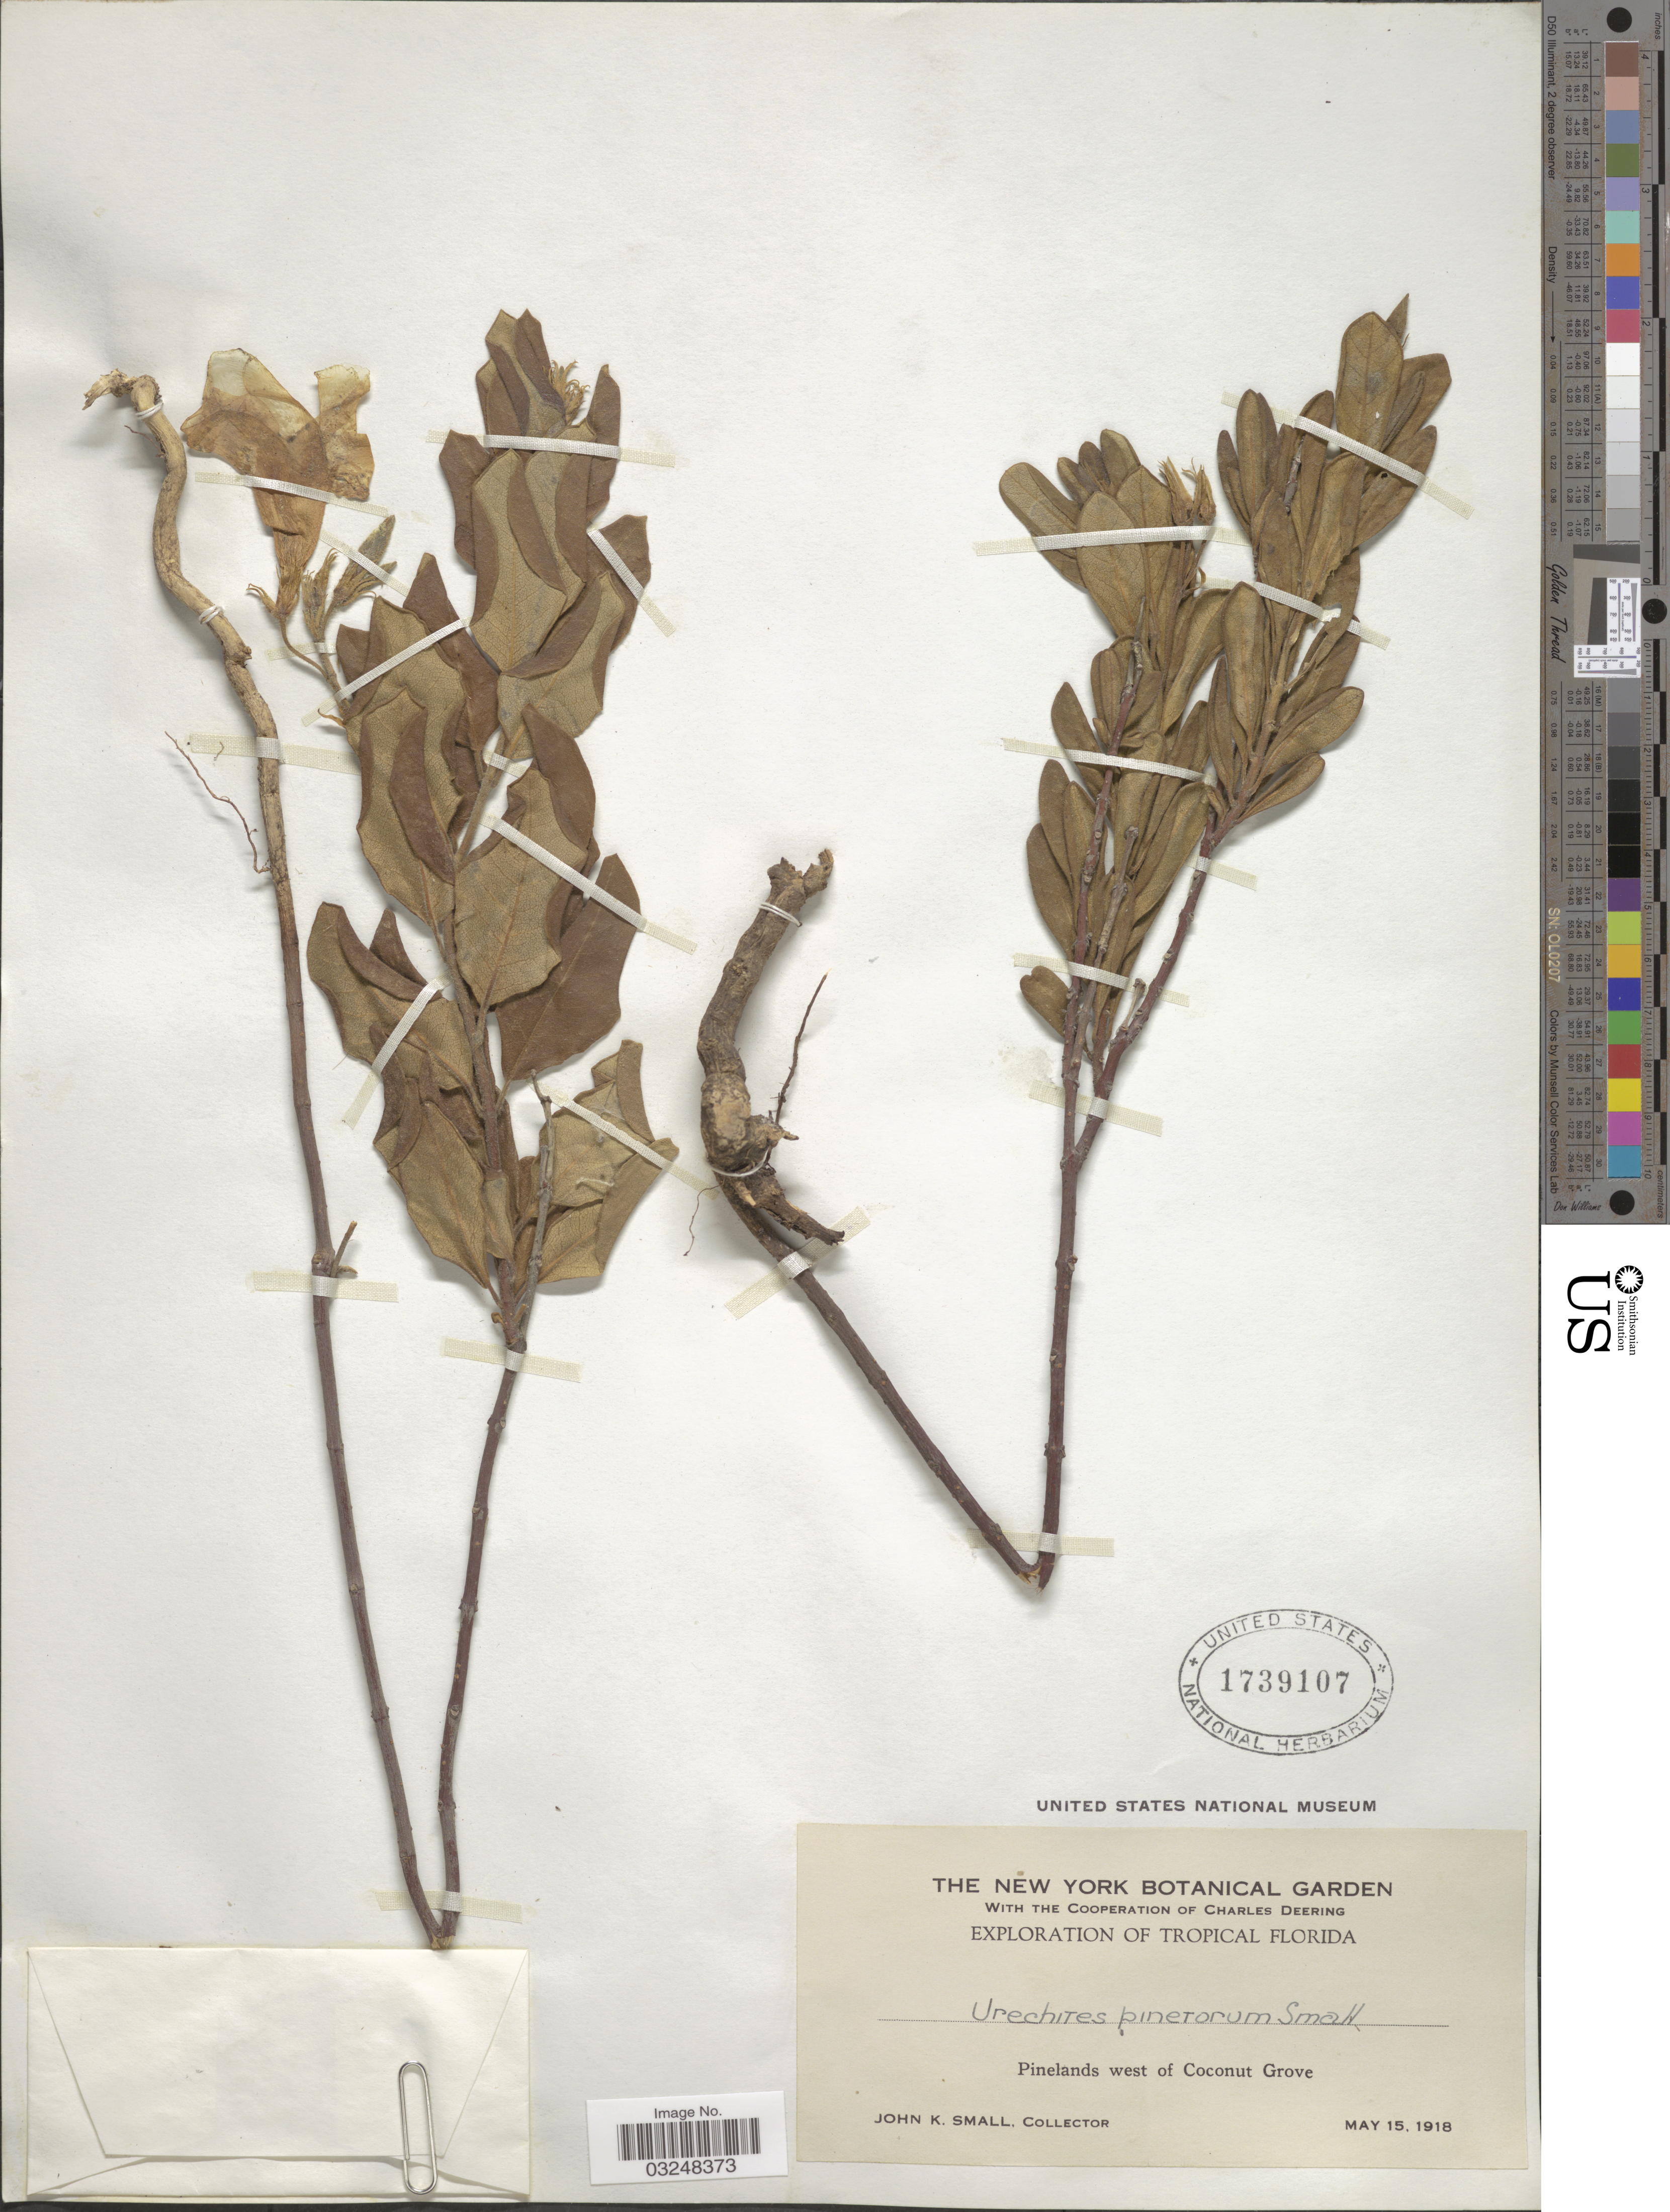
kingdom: Plantae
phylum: Tracheophyta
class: Magnoliopsida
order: Gentianales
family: Apocynaceae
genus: Urechites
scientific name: Urechites pinetorum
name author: Small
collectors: J. K. Small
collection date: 1918-05-15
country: United States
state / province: Florida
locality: Tropical Florida. Pinelands west of Coconut Grove.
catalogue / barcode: US 1739107